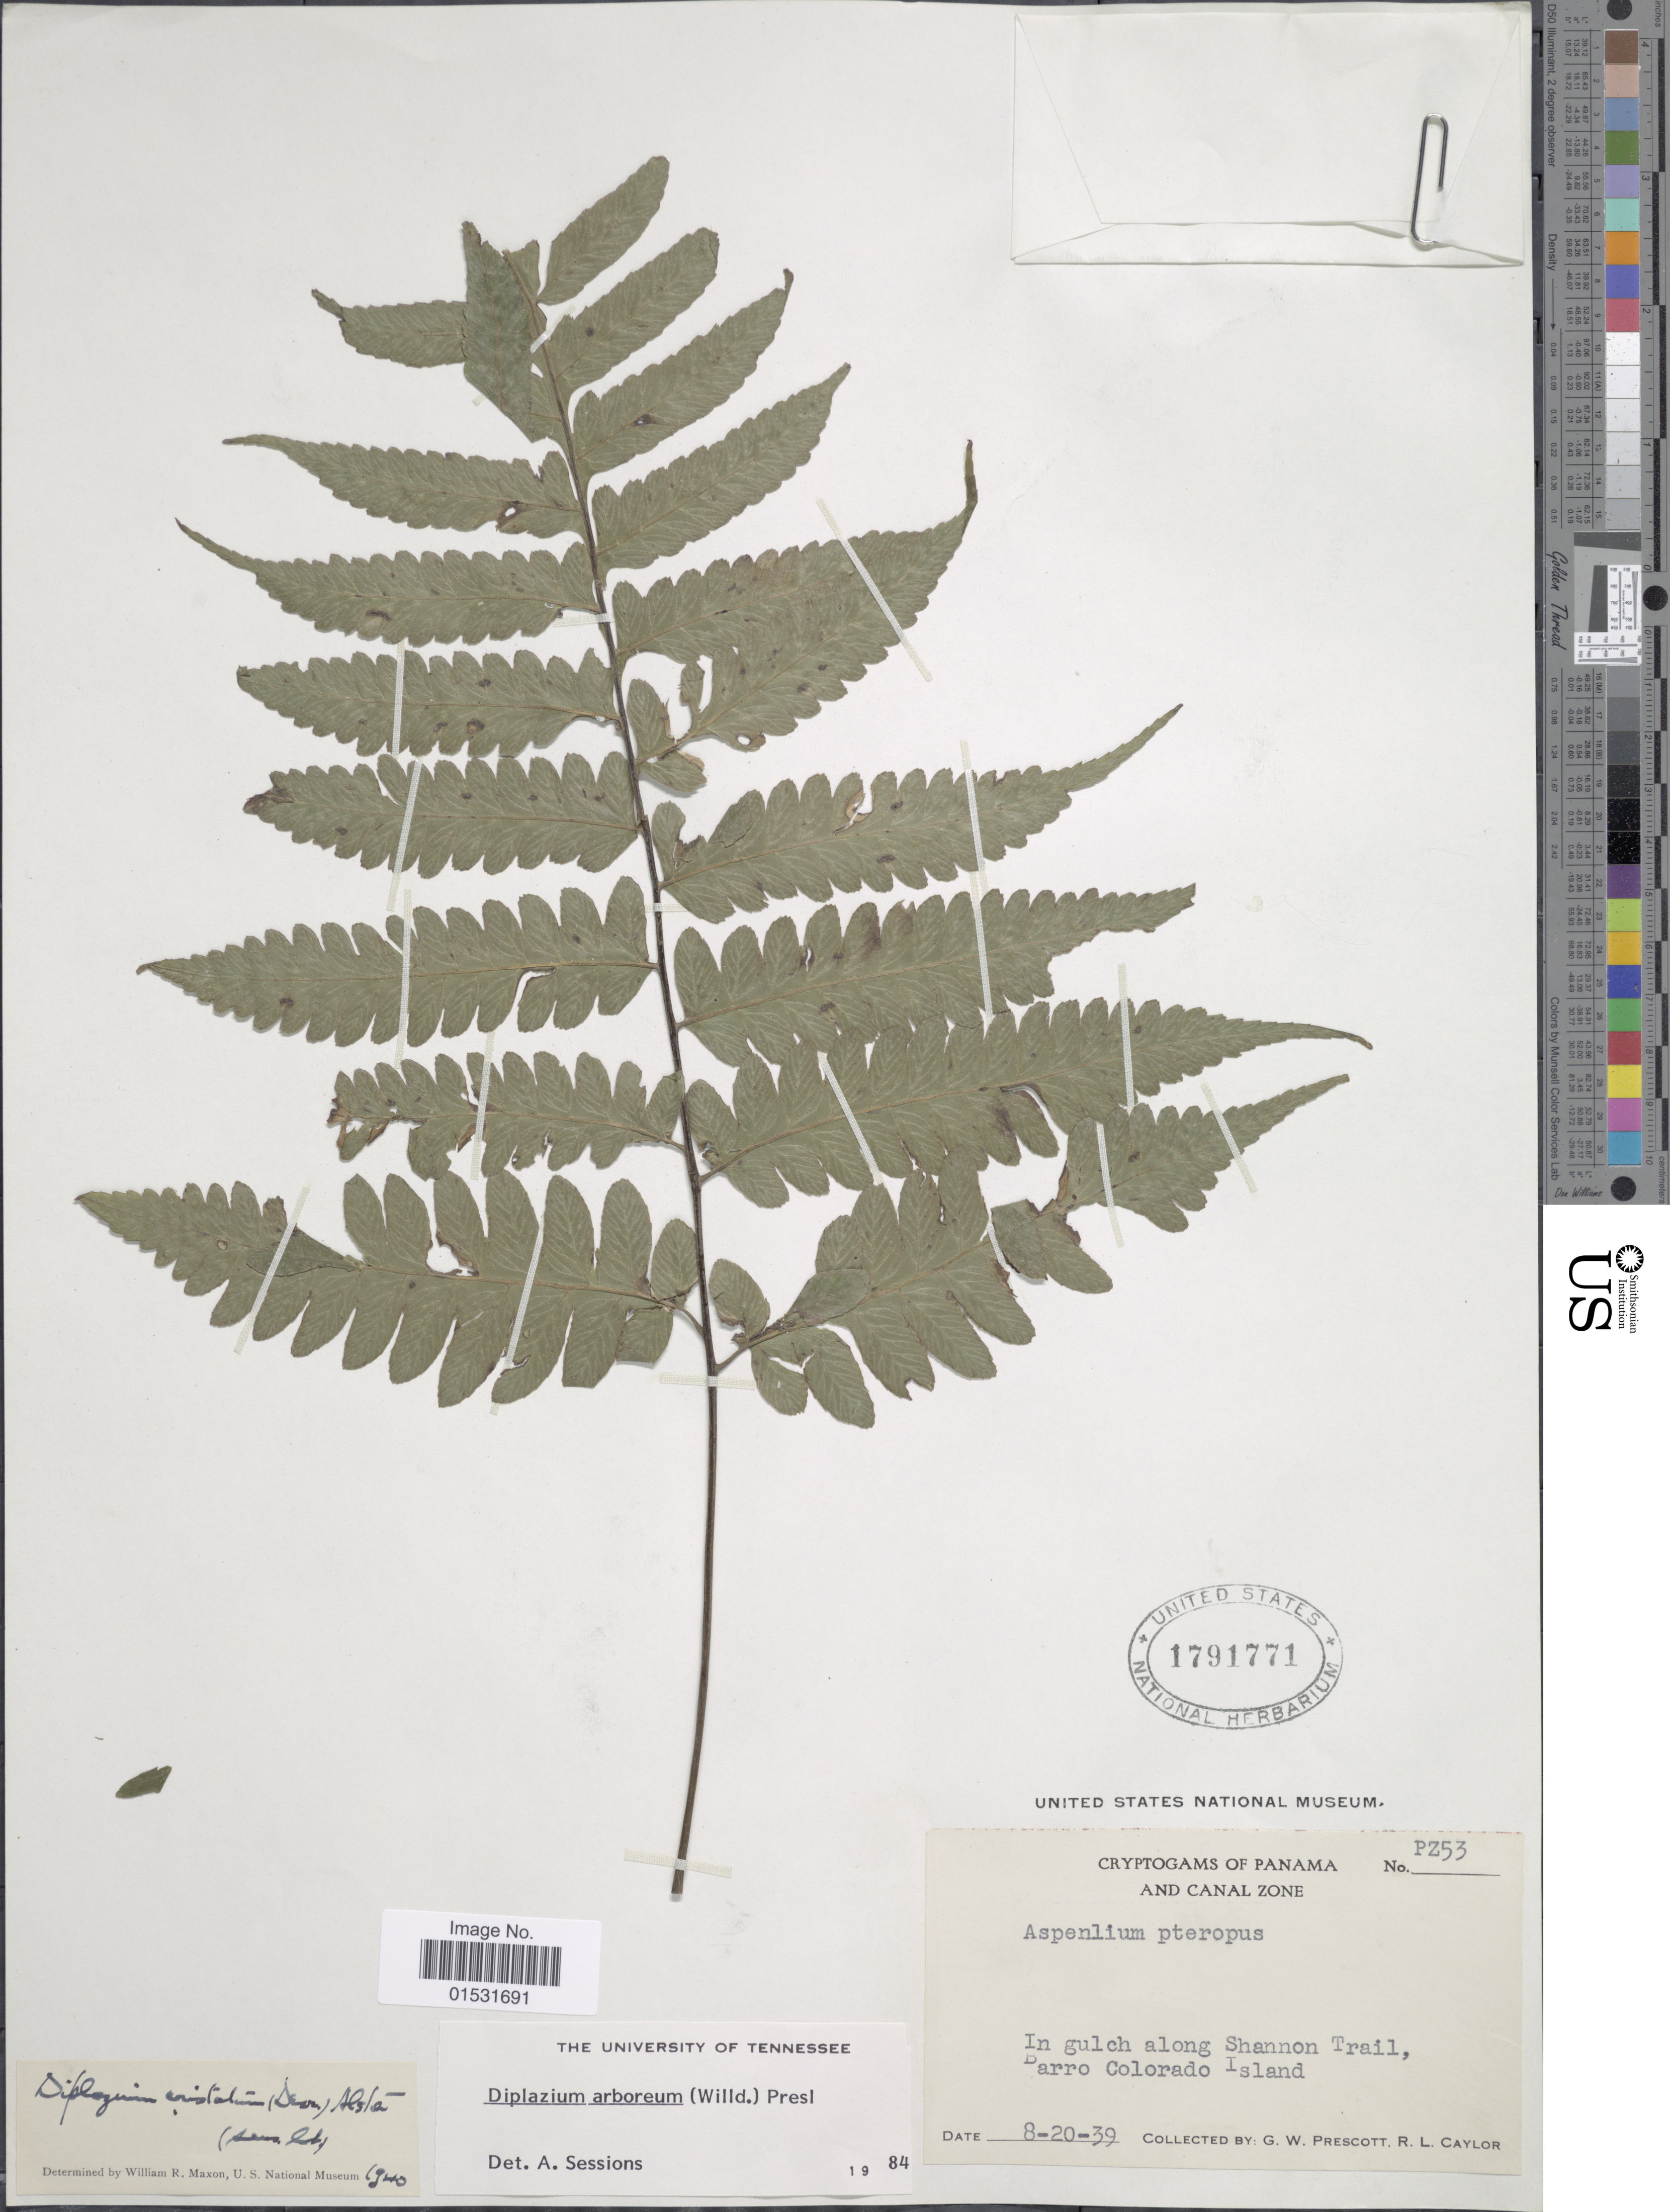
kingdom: Plantae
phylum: Tracheophyta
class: Polypodiopsida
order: Polypodiales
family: Athyriaceae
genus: Diplazium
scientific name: Diplazium cristatum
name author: (Desr.) Alston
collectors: G. Prescott & R. Caylor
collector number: PZ53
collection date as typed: Transcribed d/m/y: 20/8/39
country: Panama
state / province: Panamá Oeste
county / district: Canal Zone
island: Barro Colorado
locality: In gulch along Shannon Trail, Barro Colorado Island.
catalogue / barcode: US 1791771